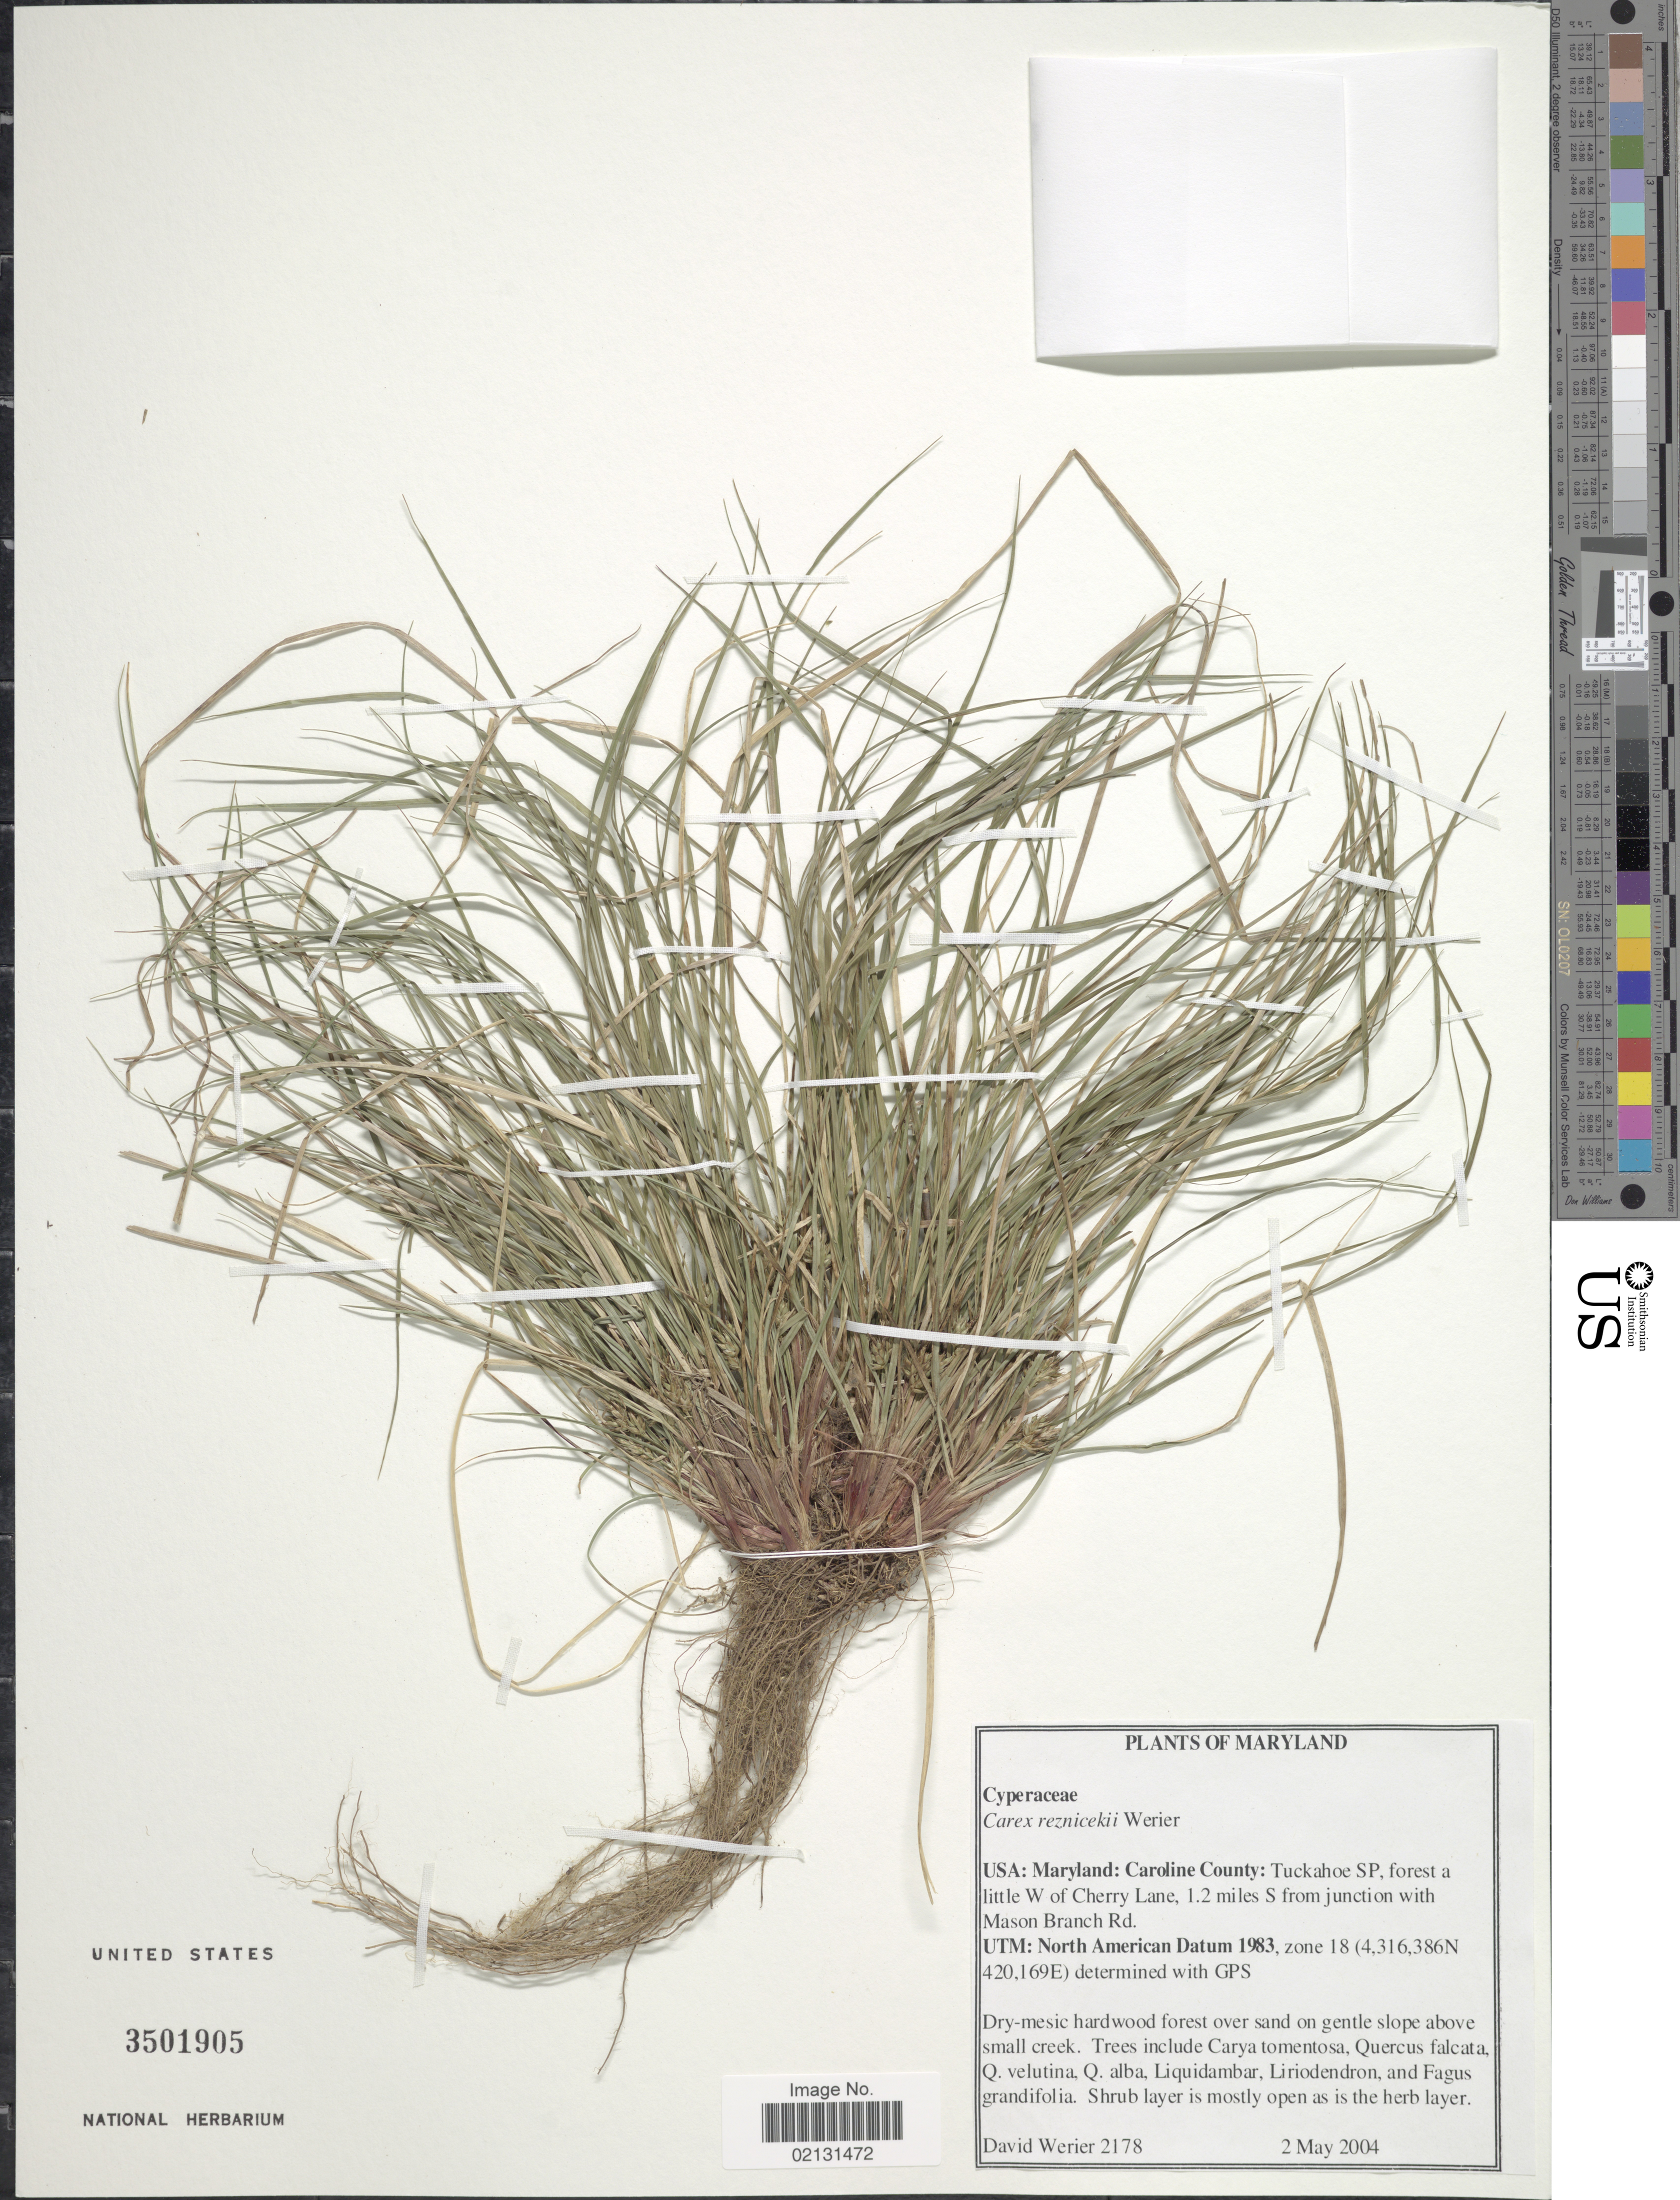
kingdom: Plantae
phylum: Tracheophyta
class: Liliopsida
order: Poales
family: Cyperaceae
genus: Carex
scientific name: Carex reznicekii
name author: Werier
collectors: D. Werier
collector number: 2178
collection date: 2004-05-02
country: United States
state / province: Maryland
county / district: Caroline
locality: Caroline County: Tuckahoe SP, forest a little W of Cherry Lane , 1.2 miles S from junction with Mason Branch Rd., UTM: North American Datum 1983, zone 18, over sand on gentle slope above creek.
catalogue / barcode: US 3501905